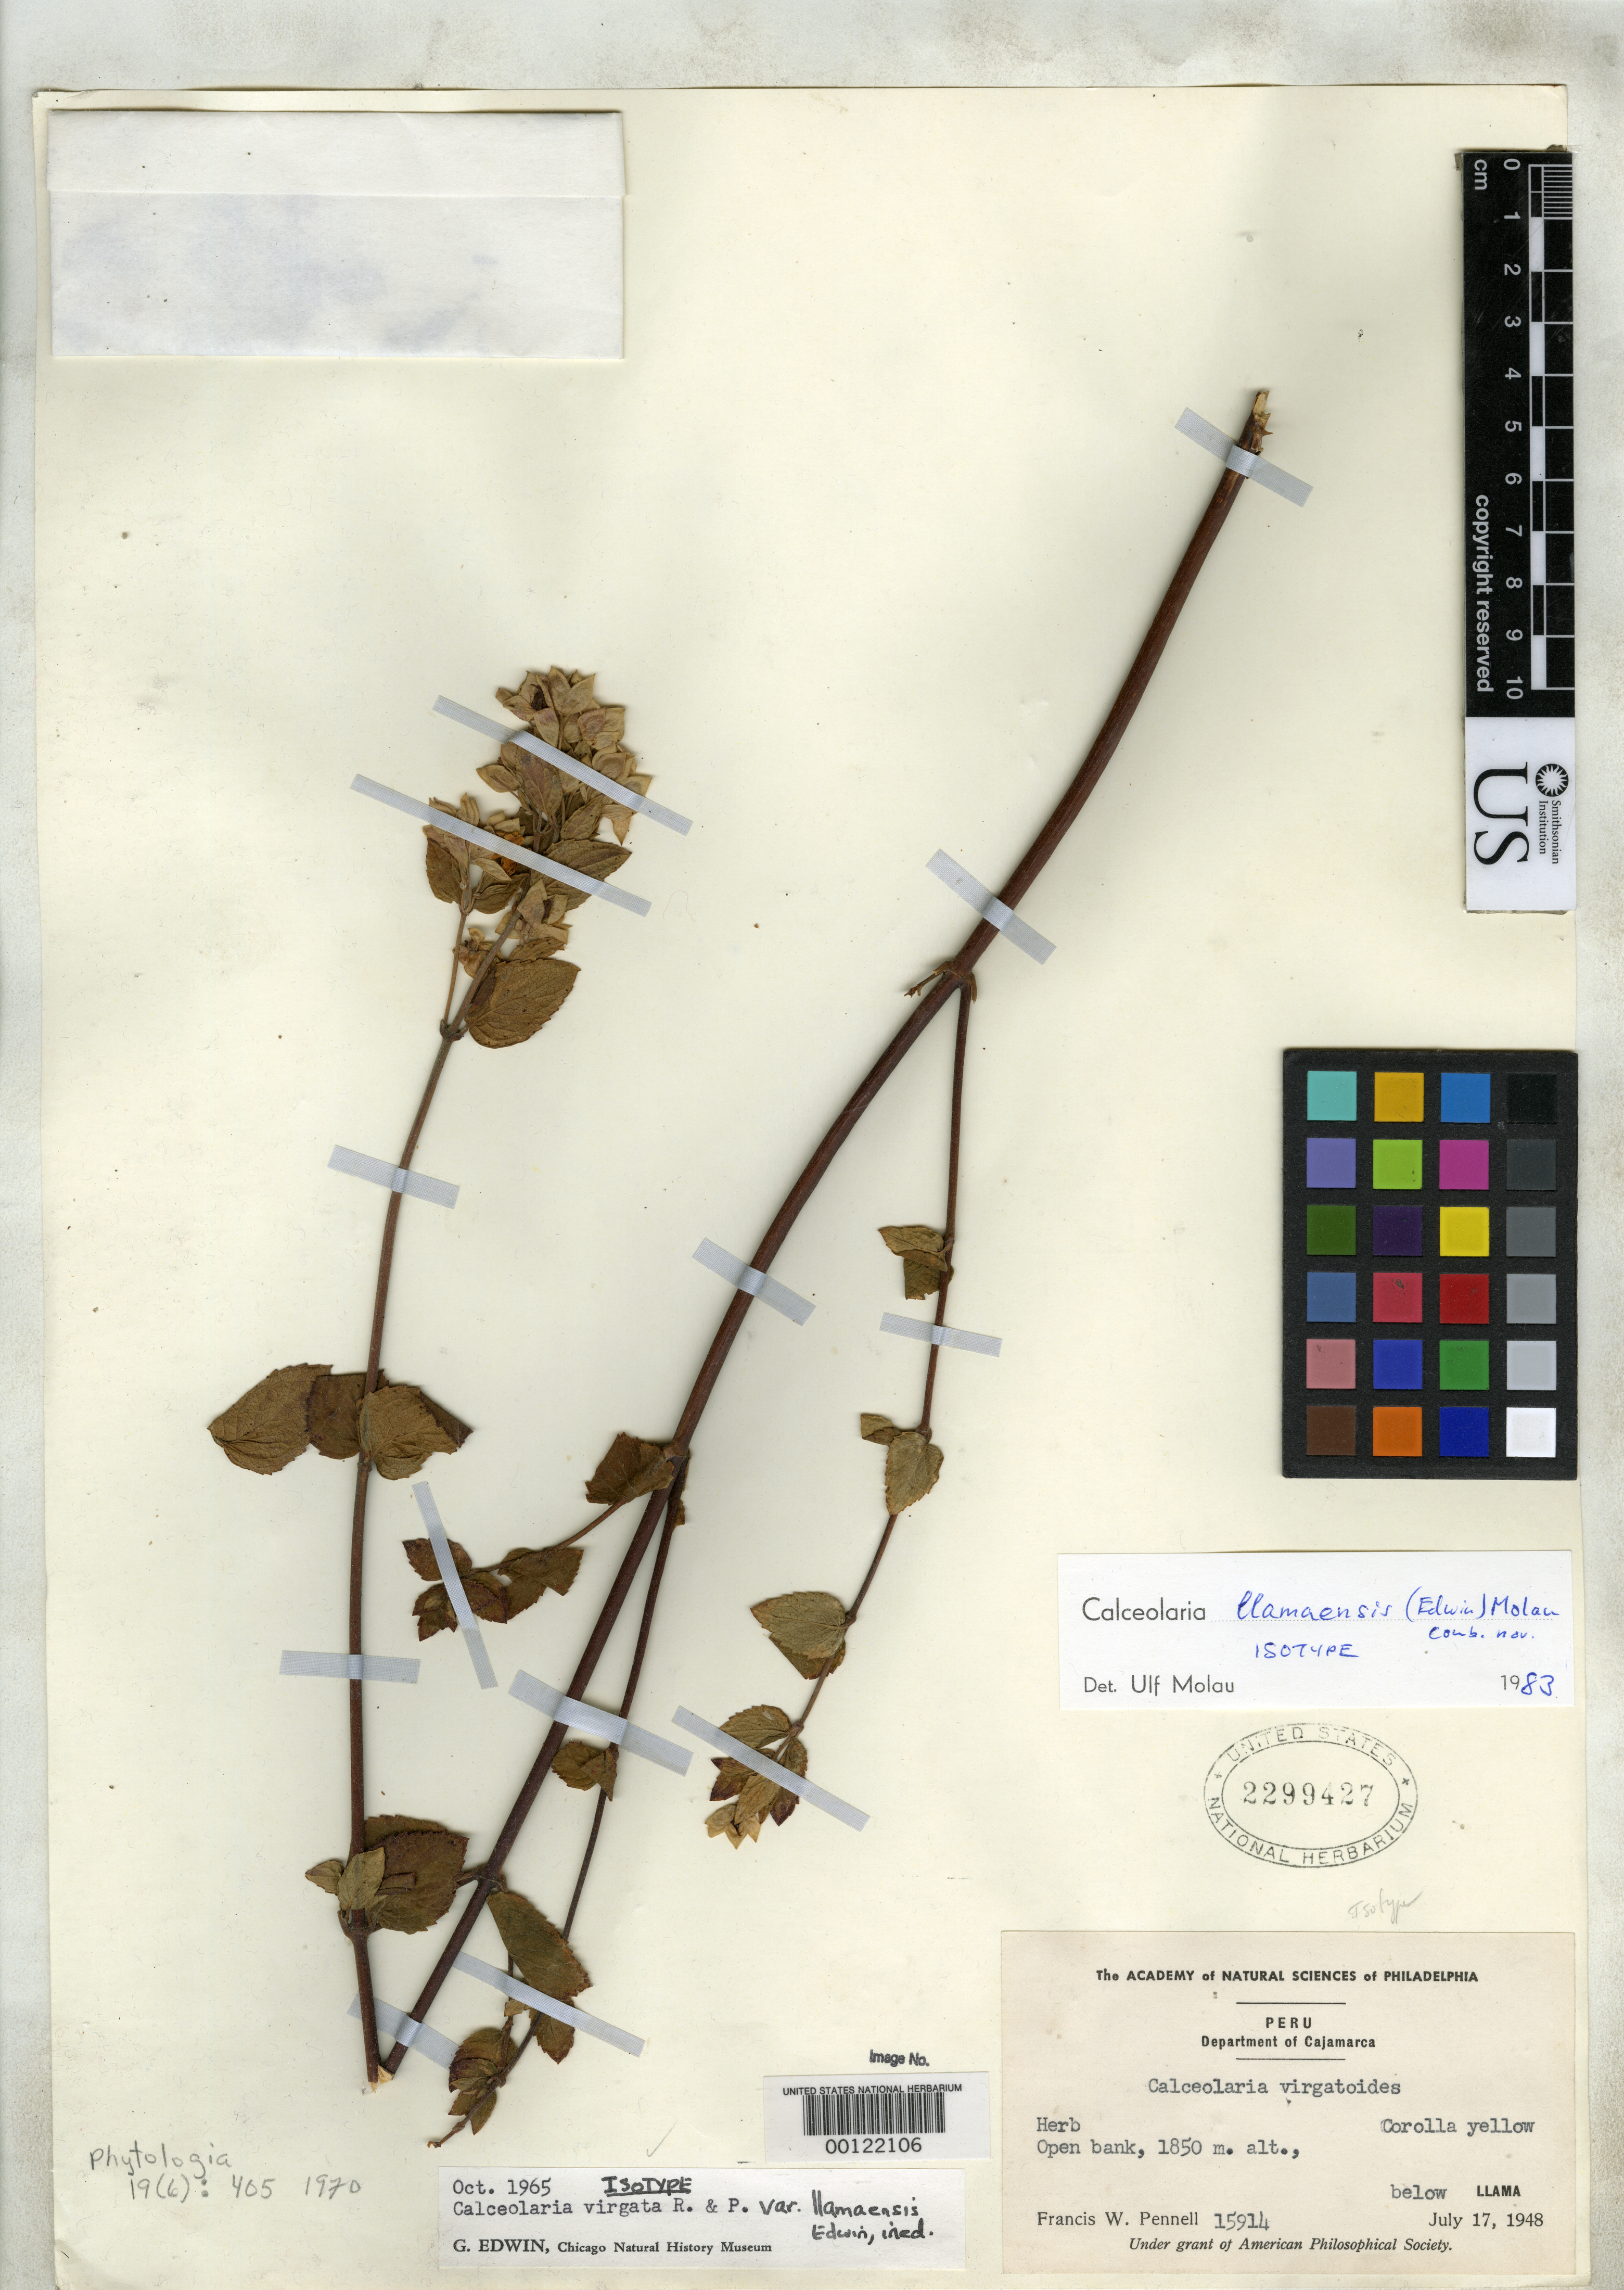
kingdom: Plantae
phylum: Tracheophyta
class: Magnoliopsida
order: Lamiales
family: Calceolariaceae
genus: Calceolaria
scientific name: Calceolaria virgata var. llamaensis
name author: Edwin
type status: Isotype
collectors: F. W. Pennell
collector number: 15914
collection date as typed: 17 Jul 1948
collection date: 1948-07-17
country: Peru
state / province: Cajamarca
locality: Llama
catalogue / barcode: US 2299427